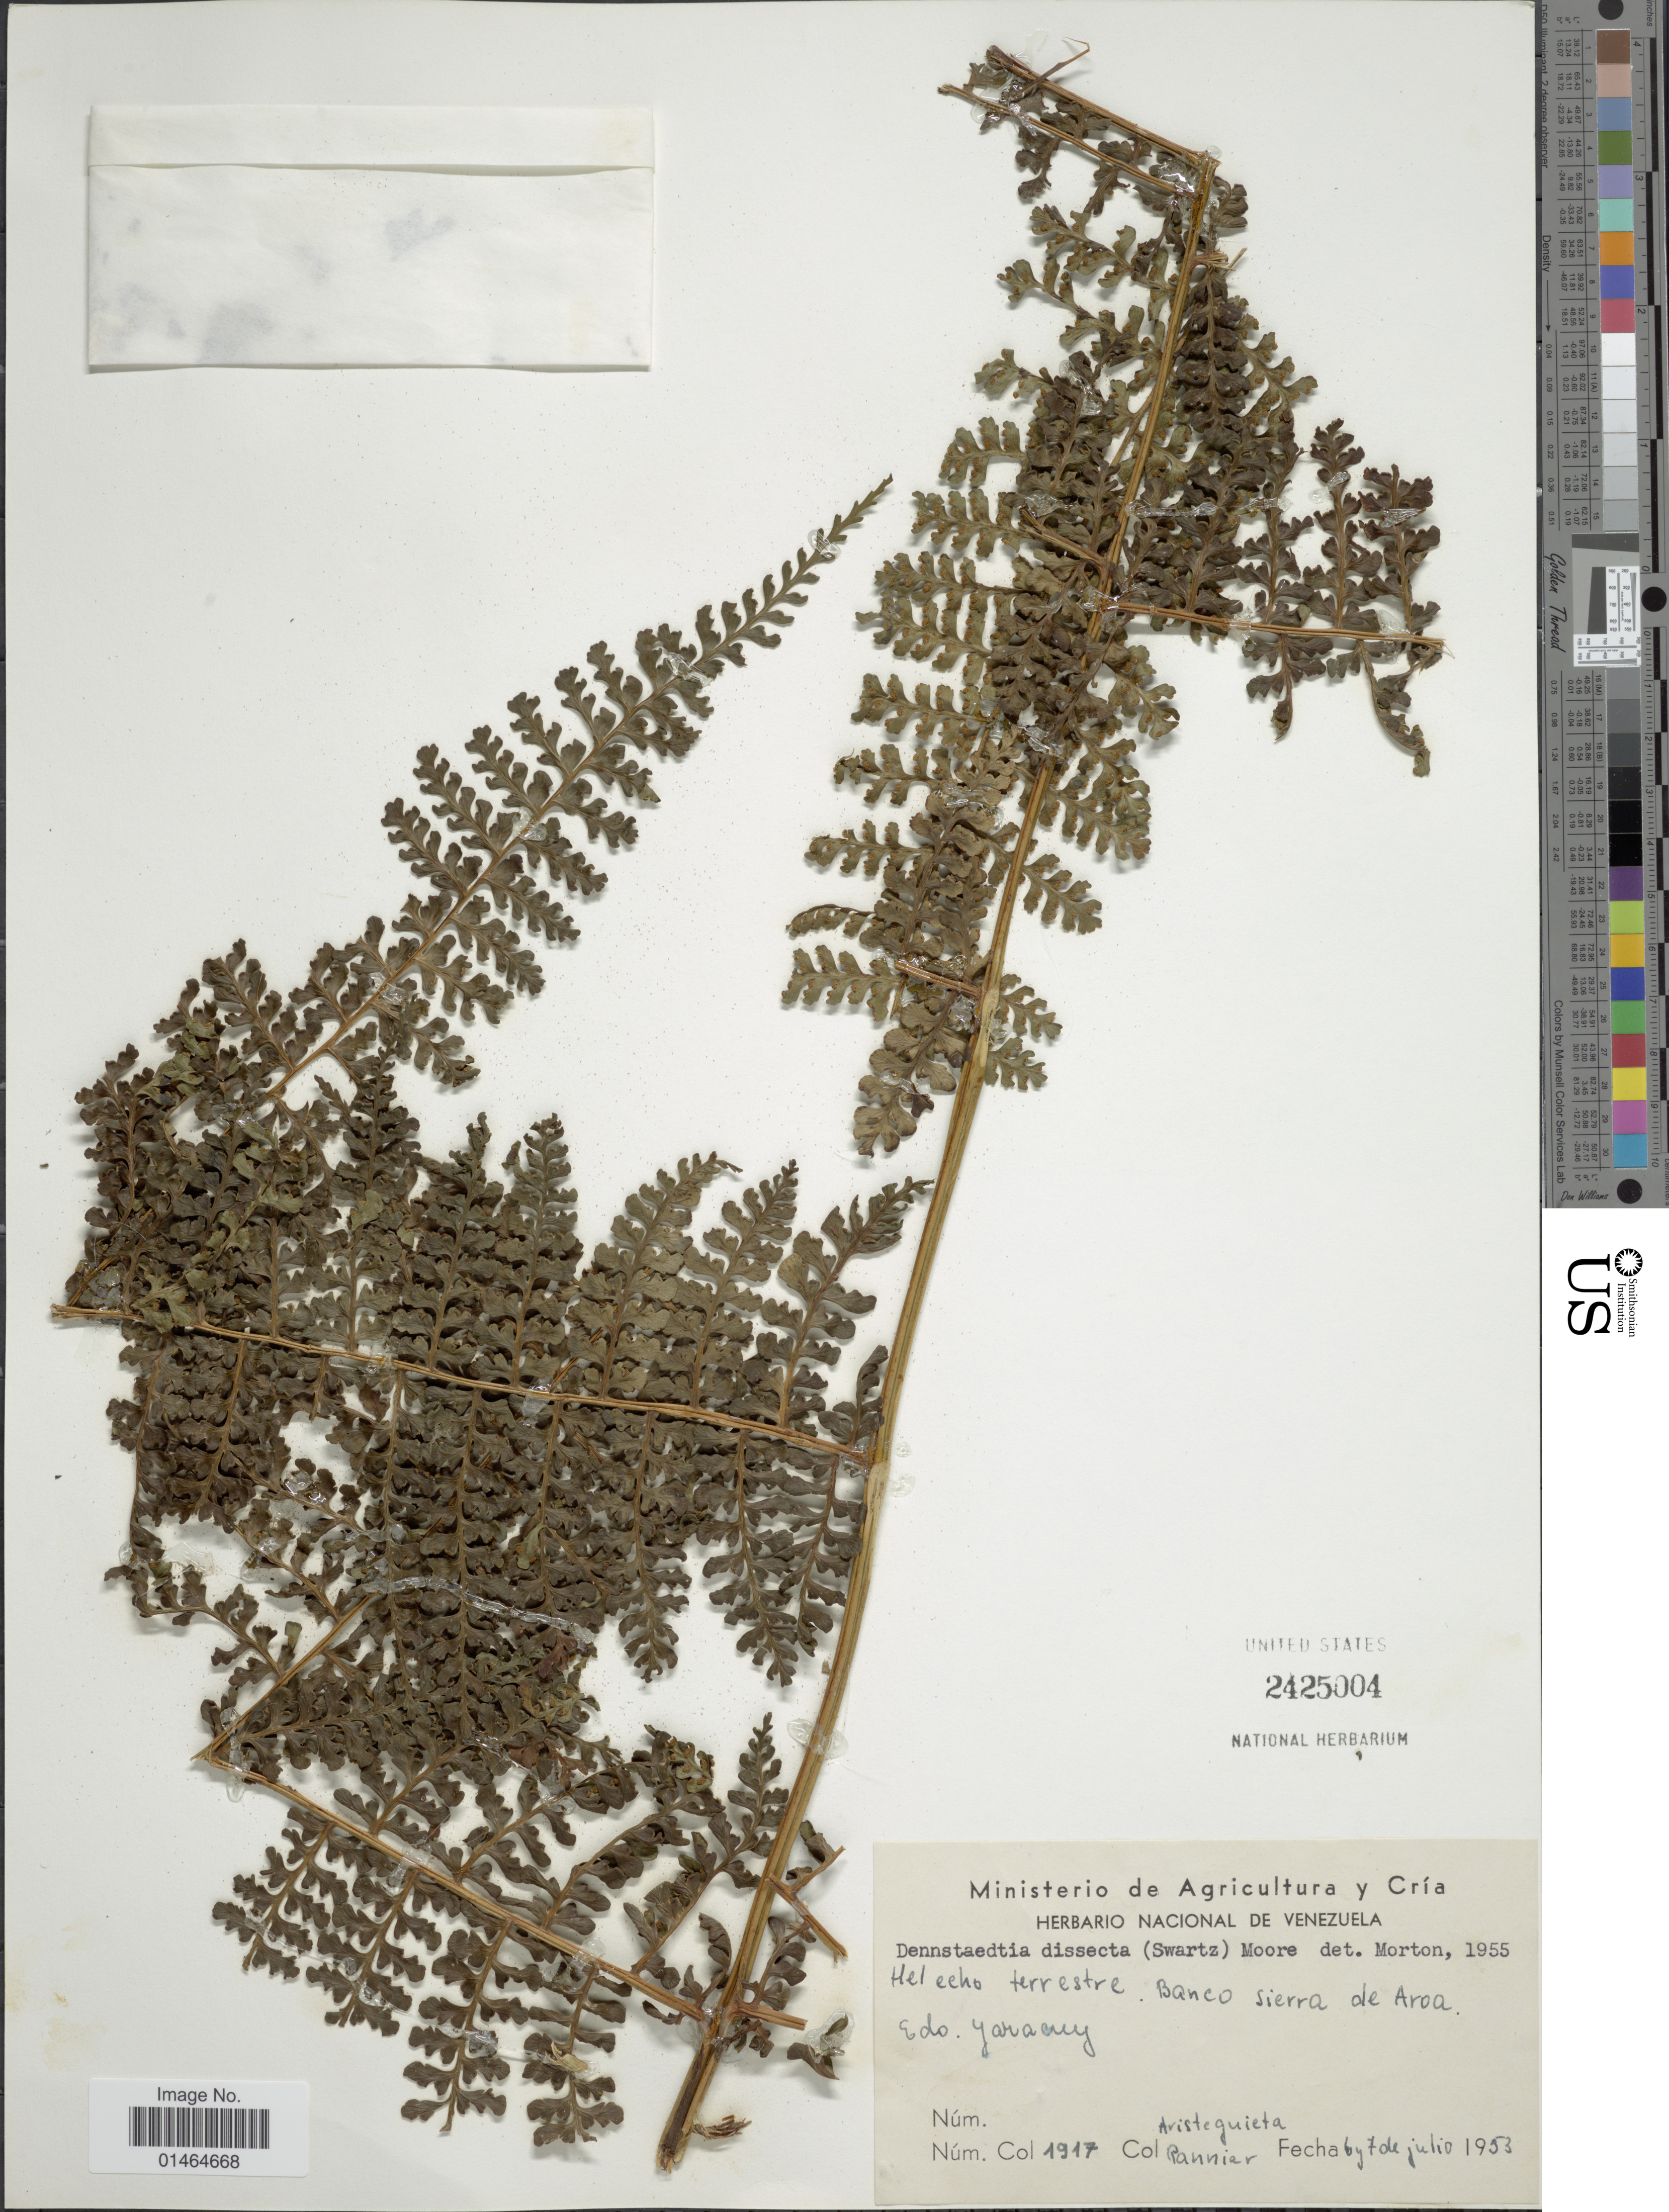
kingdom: Plantae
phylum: Tracheophyta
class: Polypodiopsida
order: Polypodiales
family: Dennstaedtiaceae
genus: Dennstaedtia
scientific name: Dennstaedtia dissecta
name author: (Sw.) T. Moore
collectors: -. Aristeguieta & F. Pannier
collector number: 1917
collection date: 1953-07-06/1953-07-07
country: Venezuela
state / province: Yaracuy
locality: Helecho terrestre. Banco Sierra de Aroa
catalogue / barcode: US 2425004